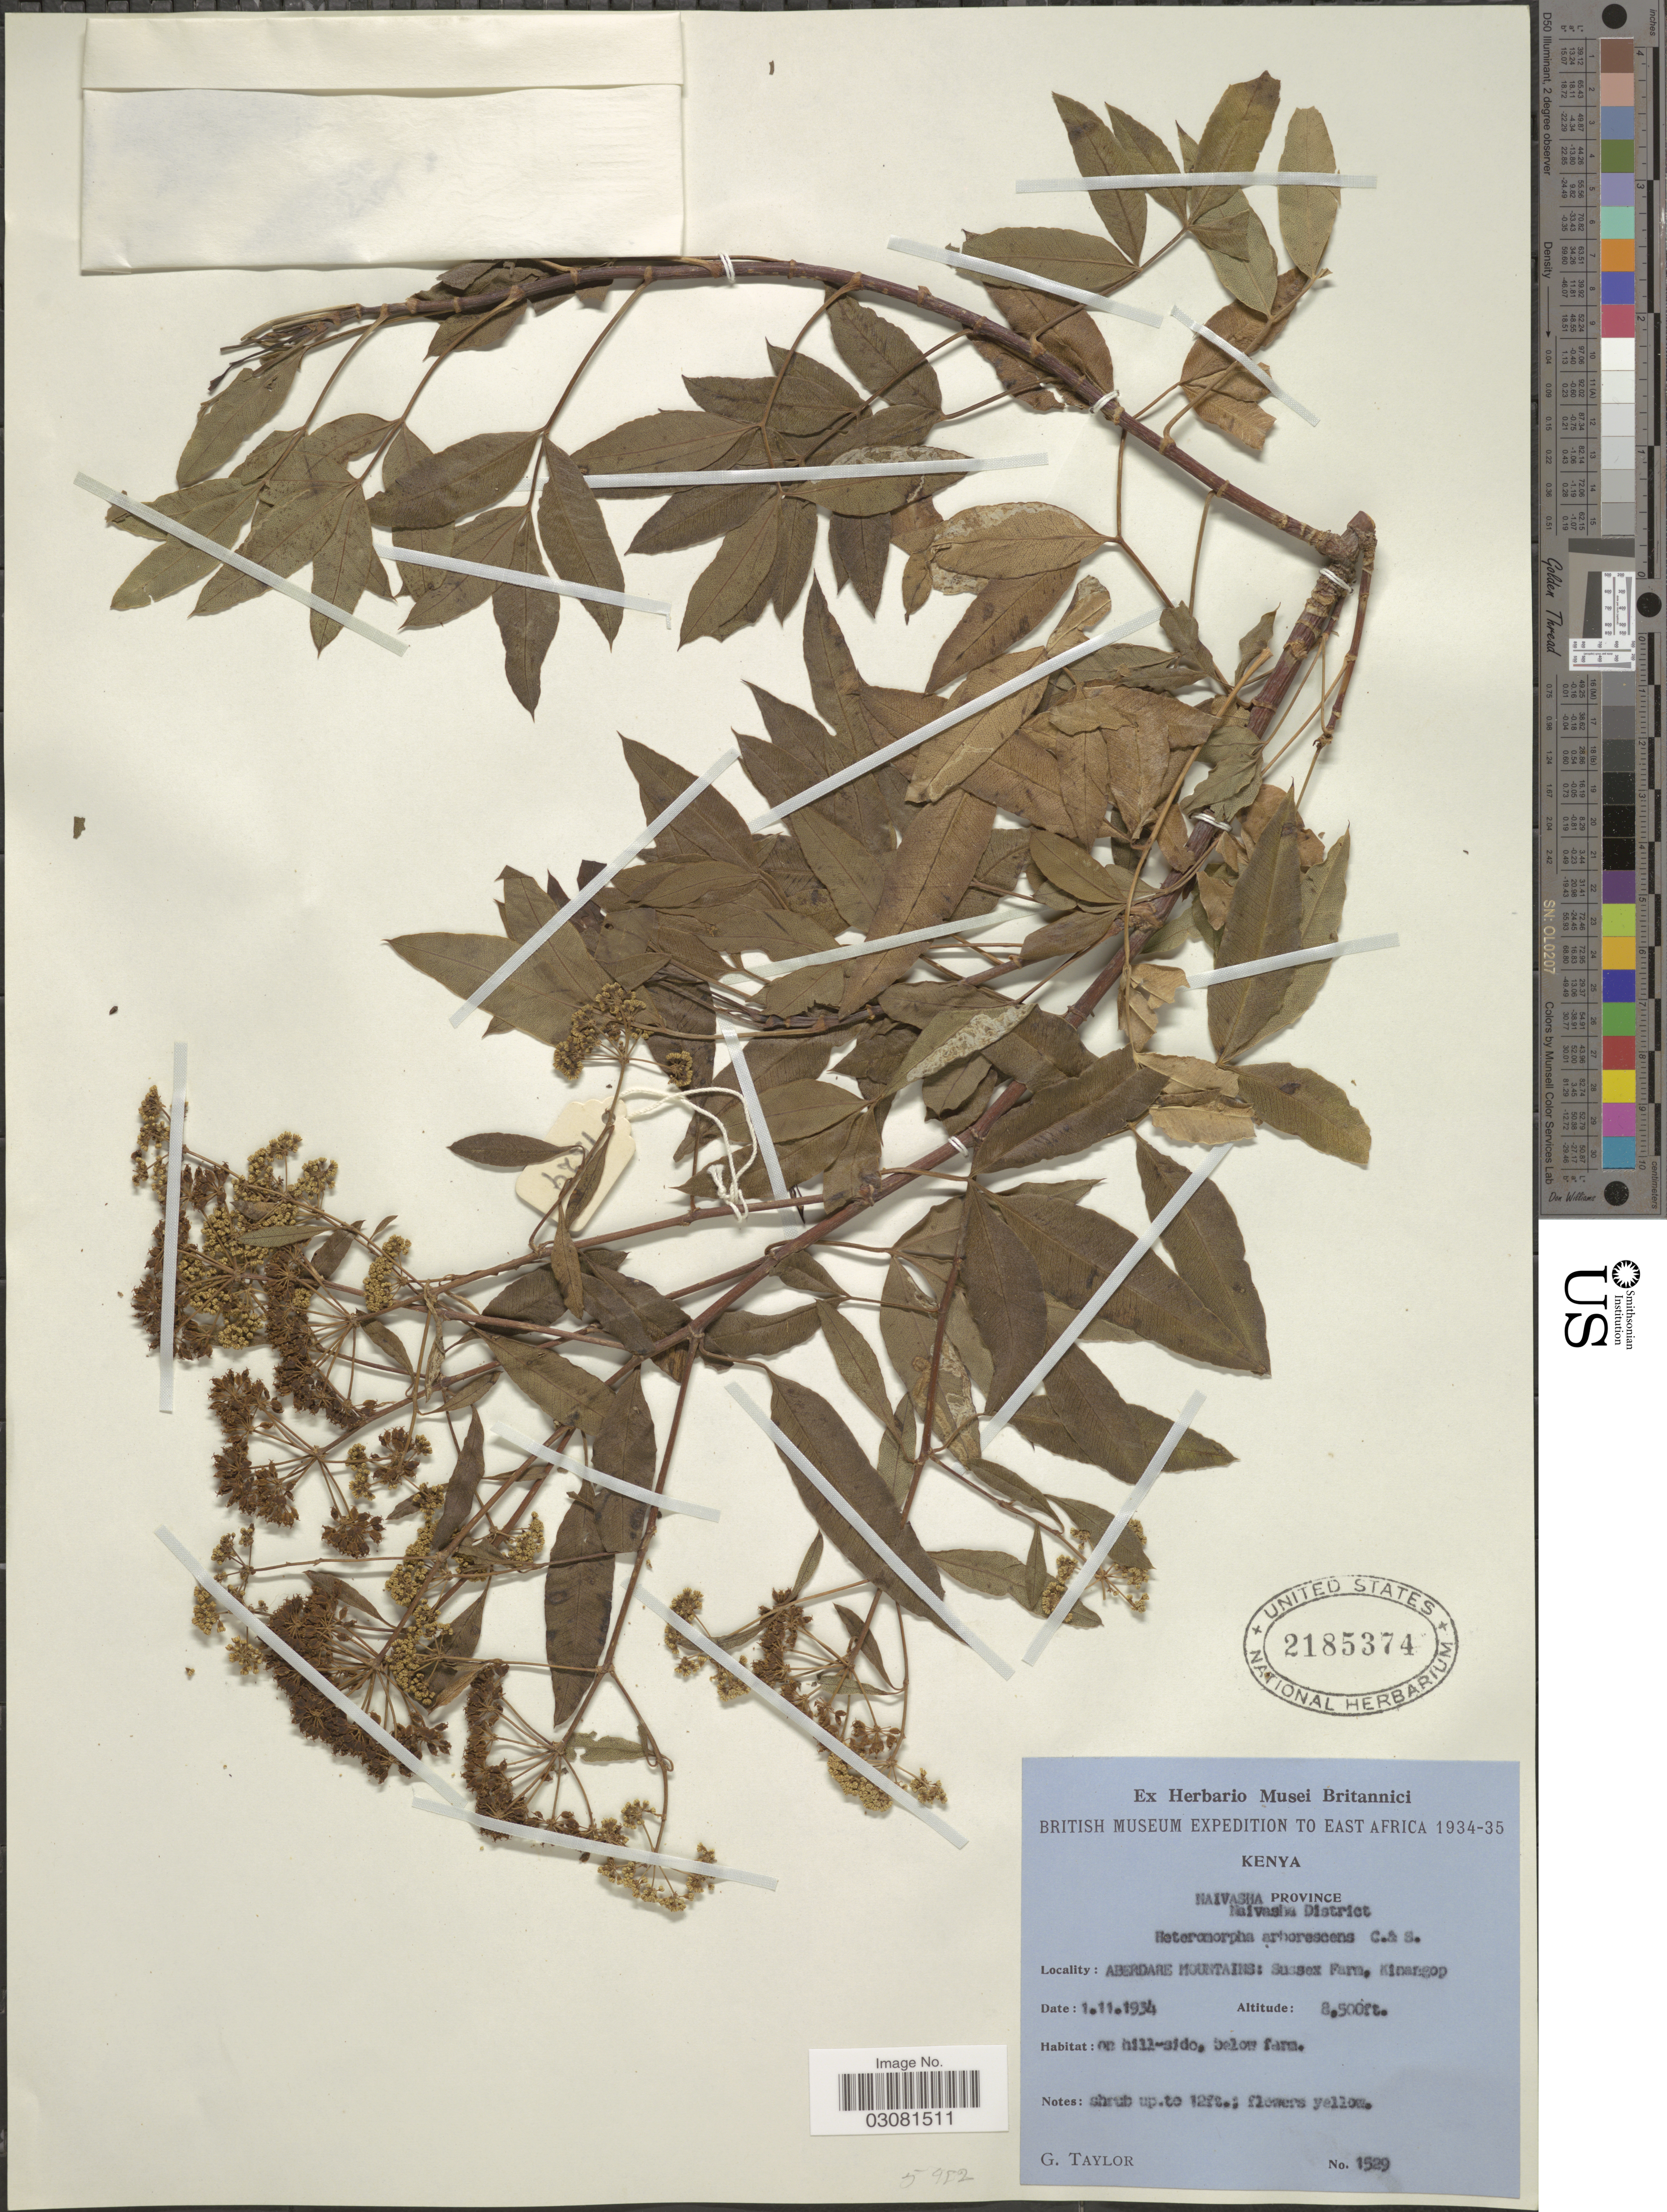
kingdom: Plantae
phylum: Tracheophyta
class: Magnoliopsida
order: Apiales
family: Apiaceae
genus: Heteromorpha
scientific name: Heteromorpha arborescens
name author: Cham. & Schltdl.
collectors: G. Taylor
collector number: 1529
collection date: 1934-11-01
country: Kenya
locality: Naivasha Province, Naivasha District, Aberdare Mountains: Sussex Farm, Kinangop [interpreted].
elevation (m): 2591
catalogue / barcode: US 2185374